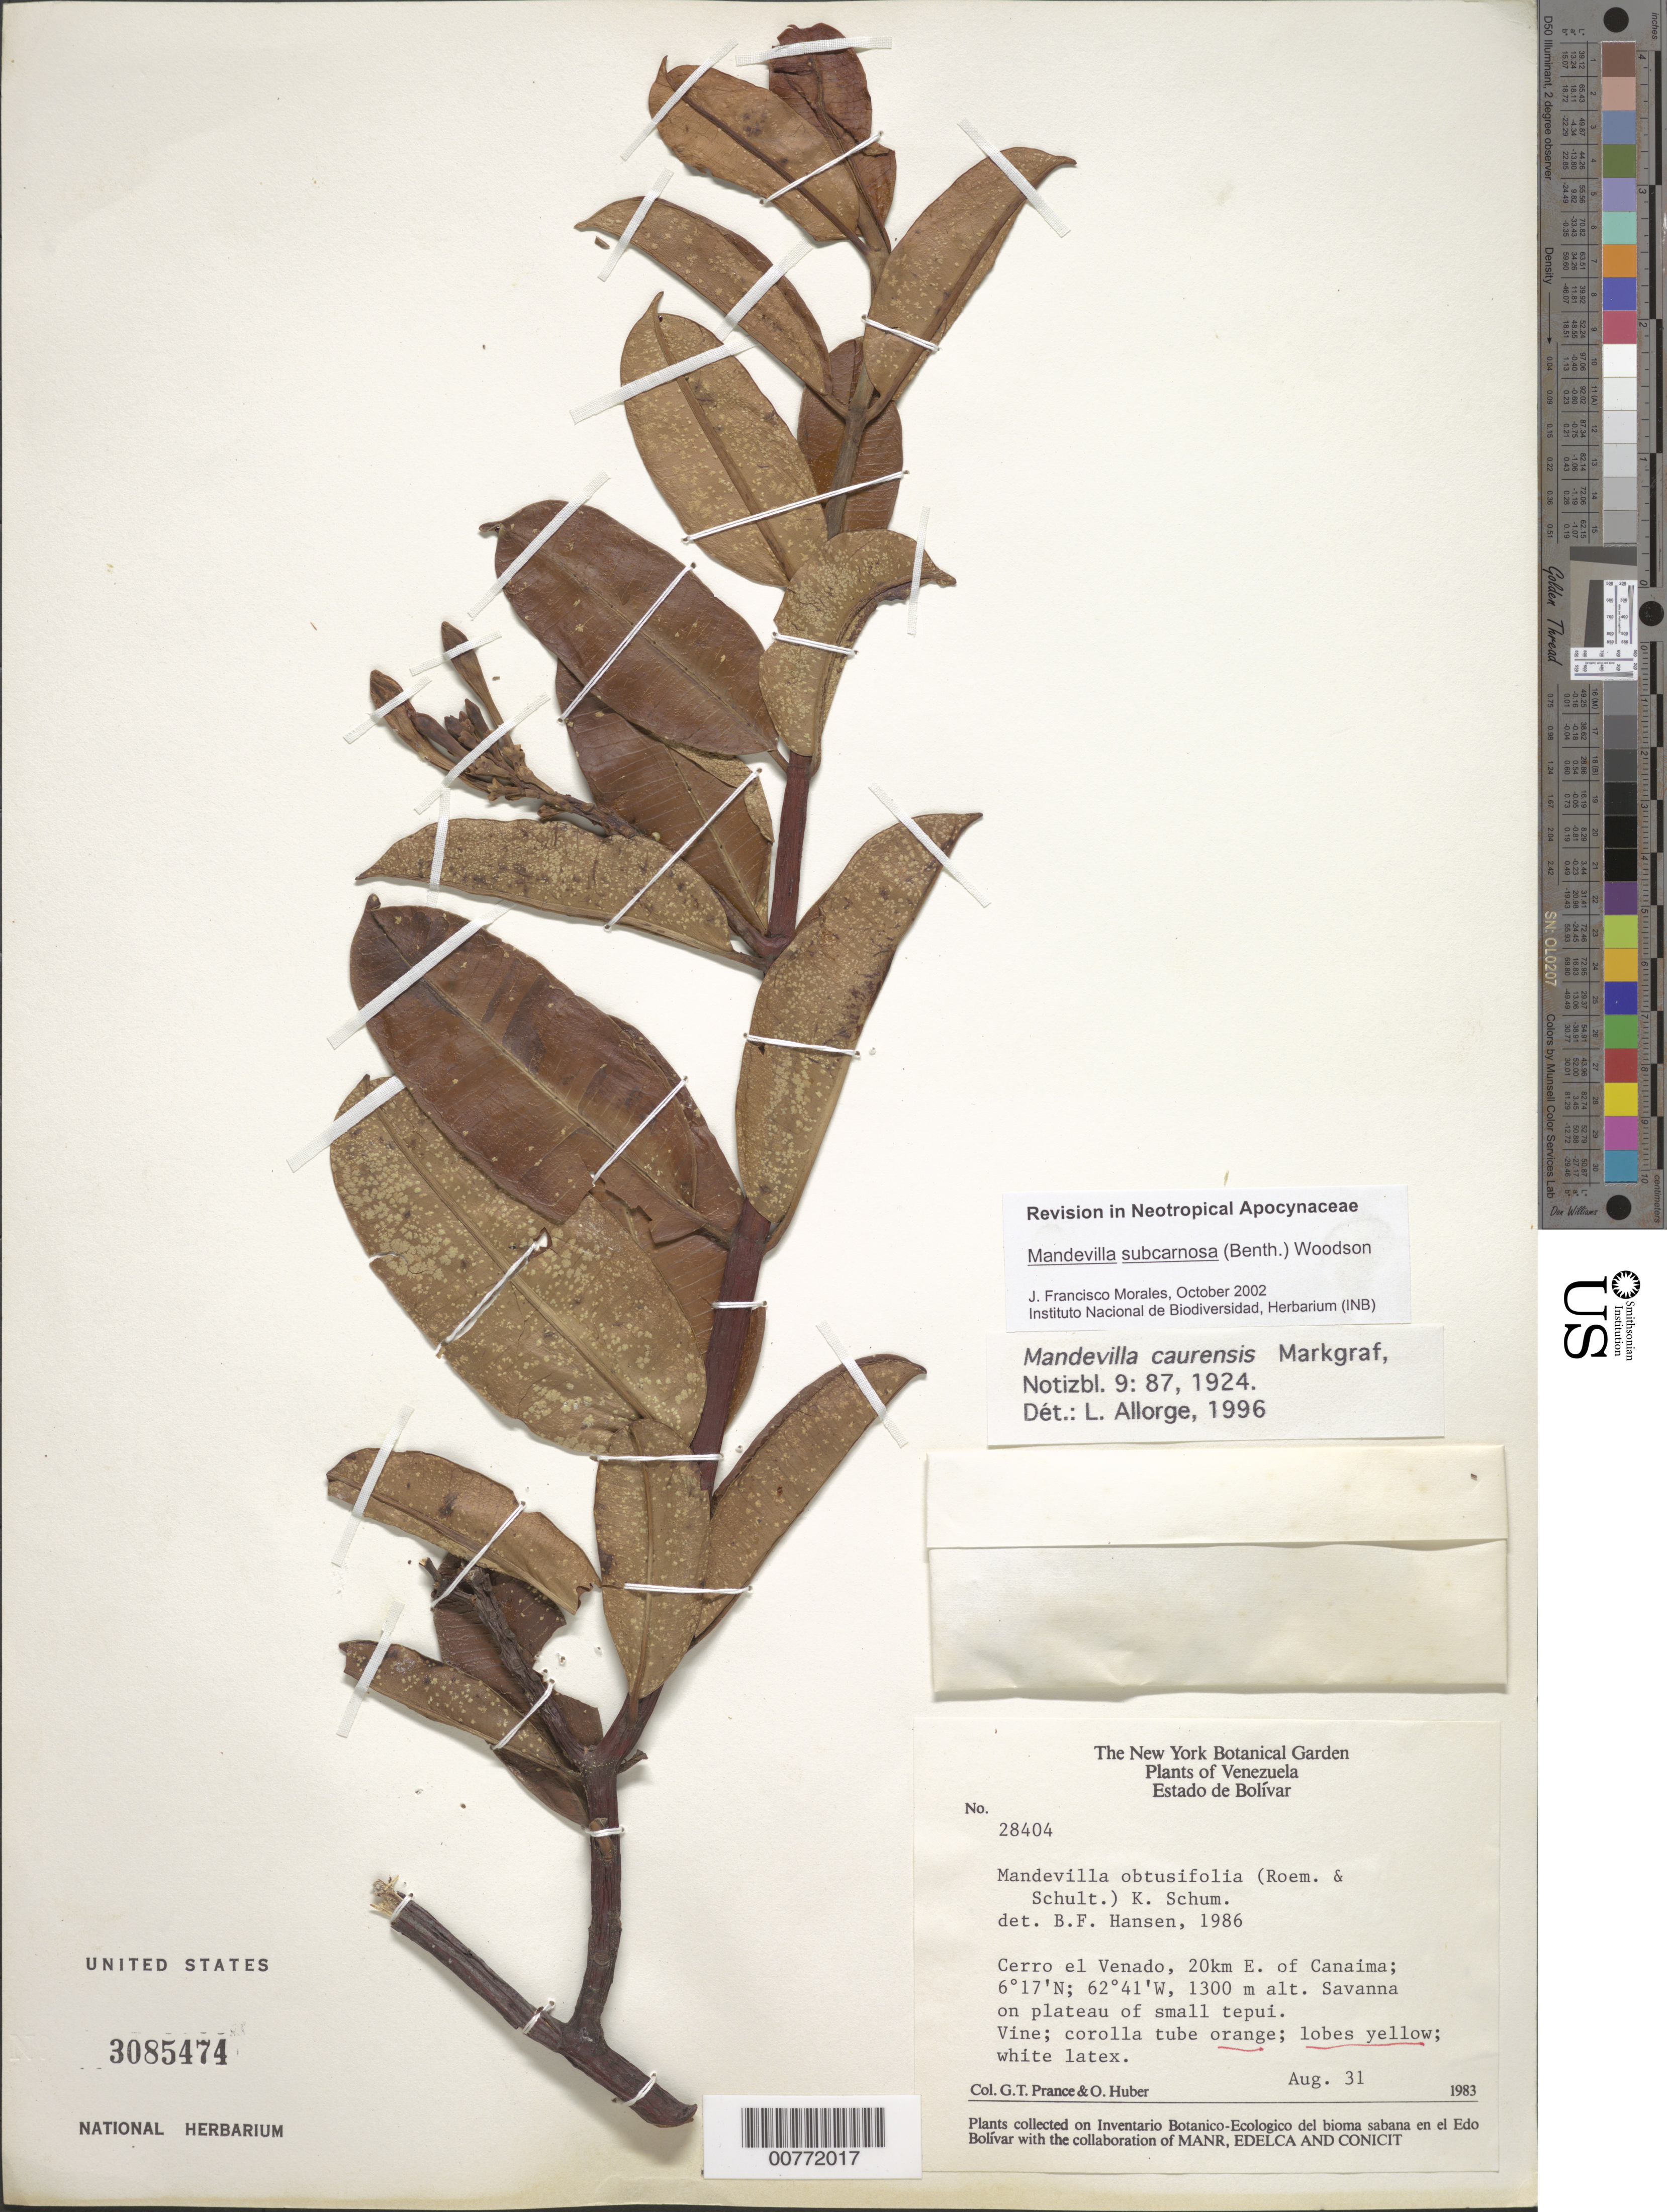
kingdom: Plantae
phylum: Tracheophyta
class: Magnoliopsida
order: Gentianales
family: Apocynaceae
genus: Mandevilla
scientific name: Mandevilla subcarnosa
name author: (Benth.) Woodson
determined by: Morales, J. F.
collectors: G. T. Prance & O. Huber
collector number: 28404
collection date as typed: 31-Aug-83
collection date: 1983-08-31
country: Venezuela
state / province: Bolívar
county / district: Piar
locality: Cerro el Venado, 20 km E of Canaima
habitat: Savanna on plateau of small tepui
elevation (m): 1300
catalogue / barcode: US 3085474